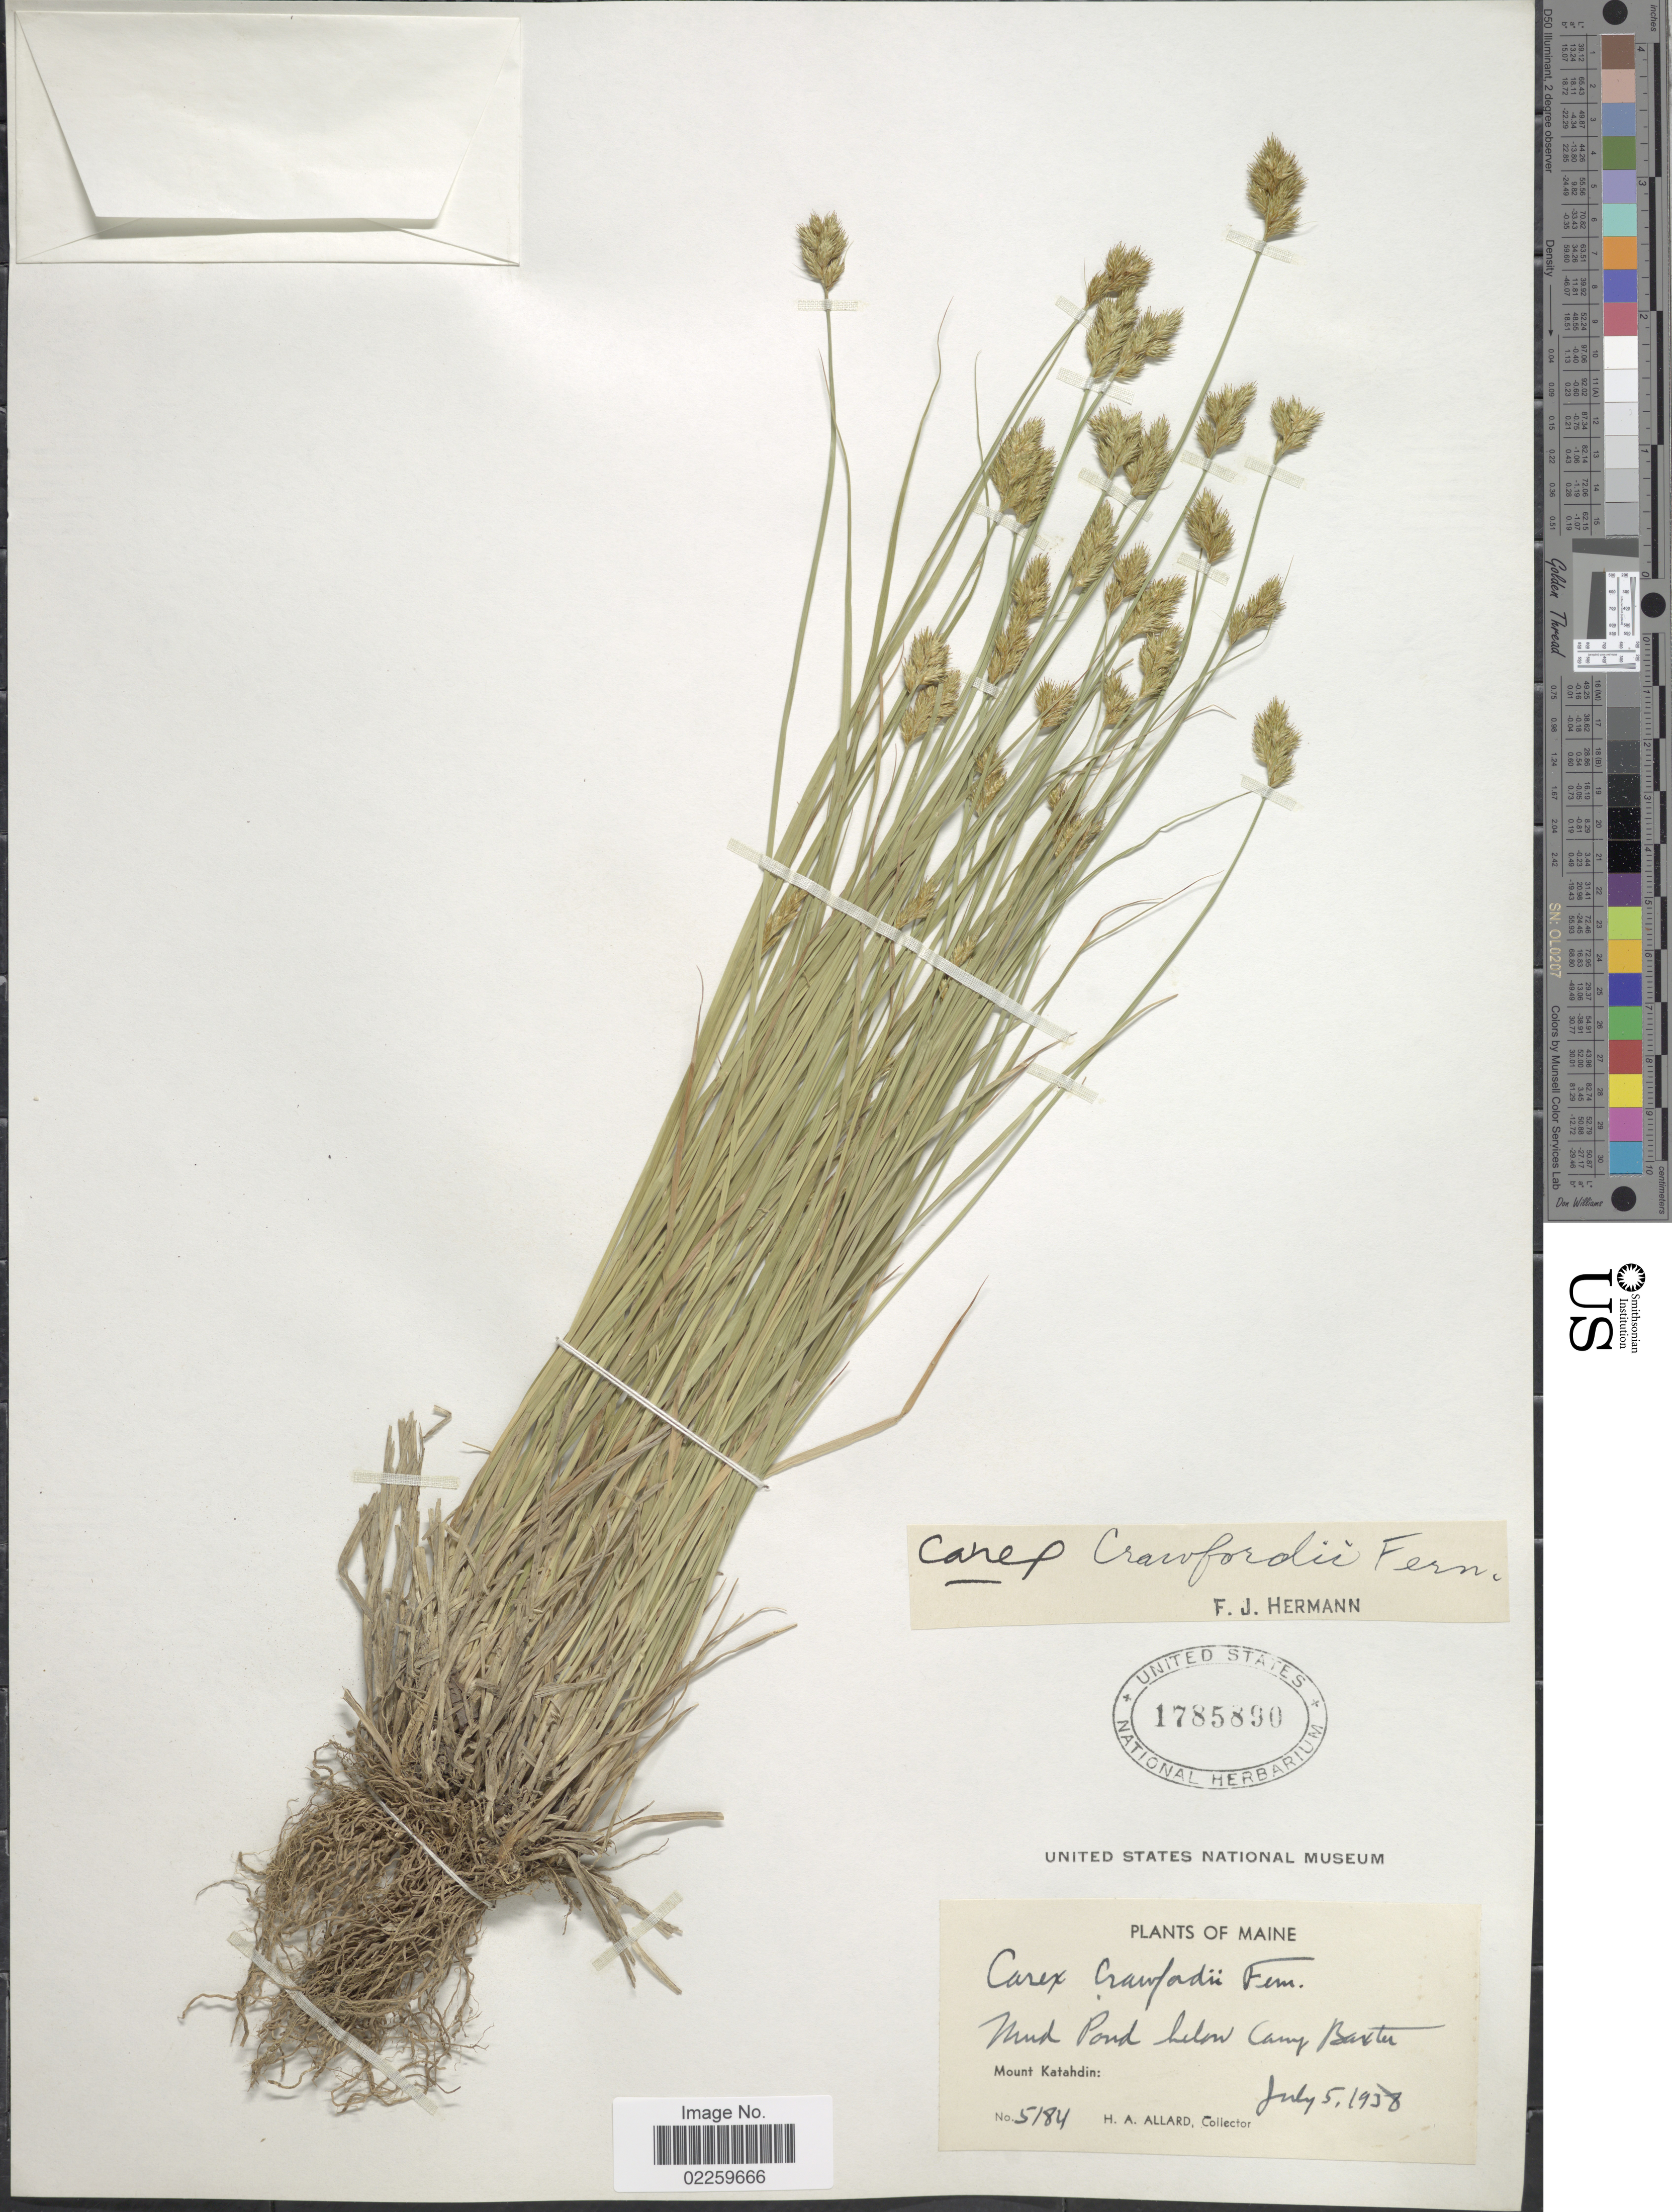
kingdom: Plantae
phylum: Tracheophyta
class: Liliopsida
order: Poales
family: Cyperaceae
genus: Carex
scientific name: Carex crawfordii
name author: Fernald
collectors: H. A. Allard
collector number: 5184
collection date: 1938-07-05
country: United States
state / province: Maine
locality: Mud Pond below Camp Baxter, Mount Katahdin.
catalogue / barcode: US 1785890